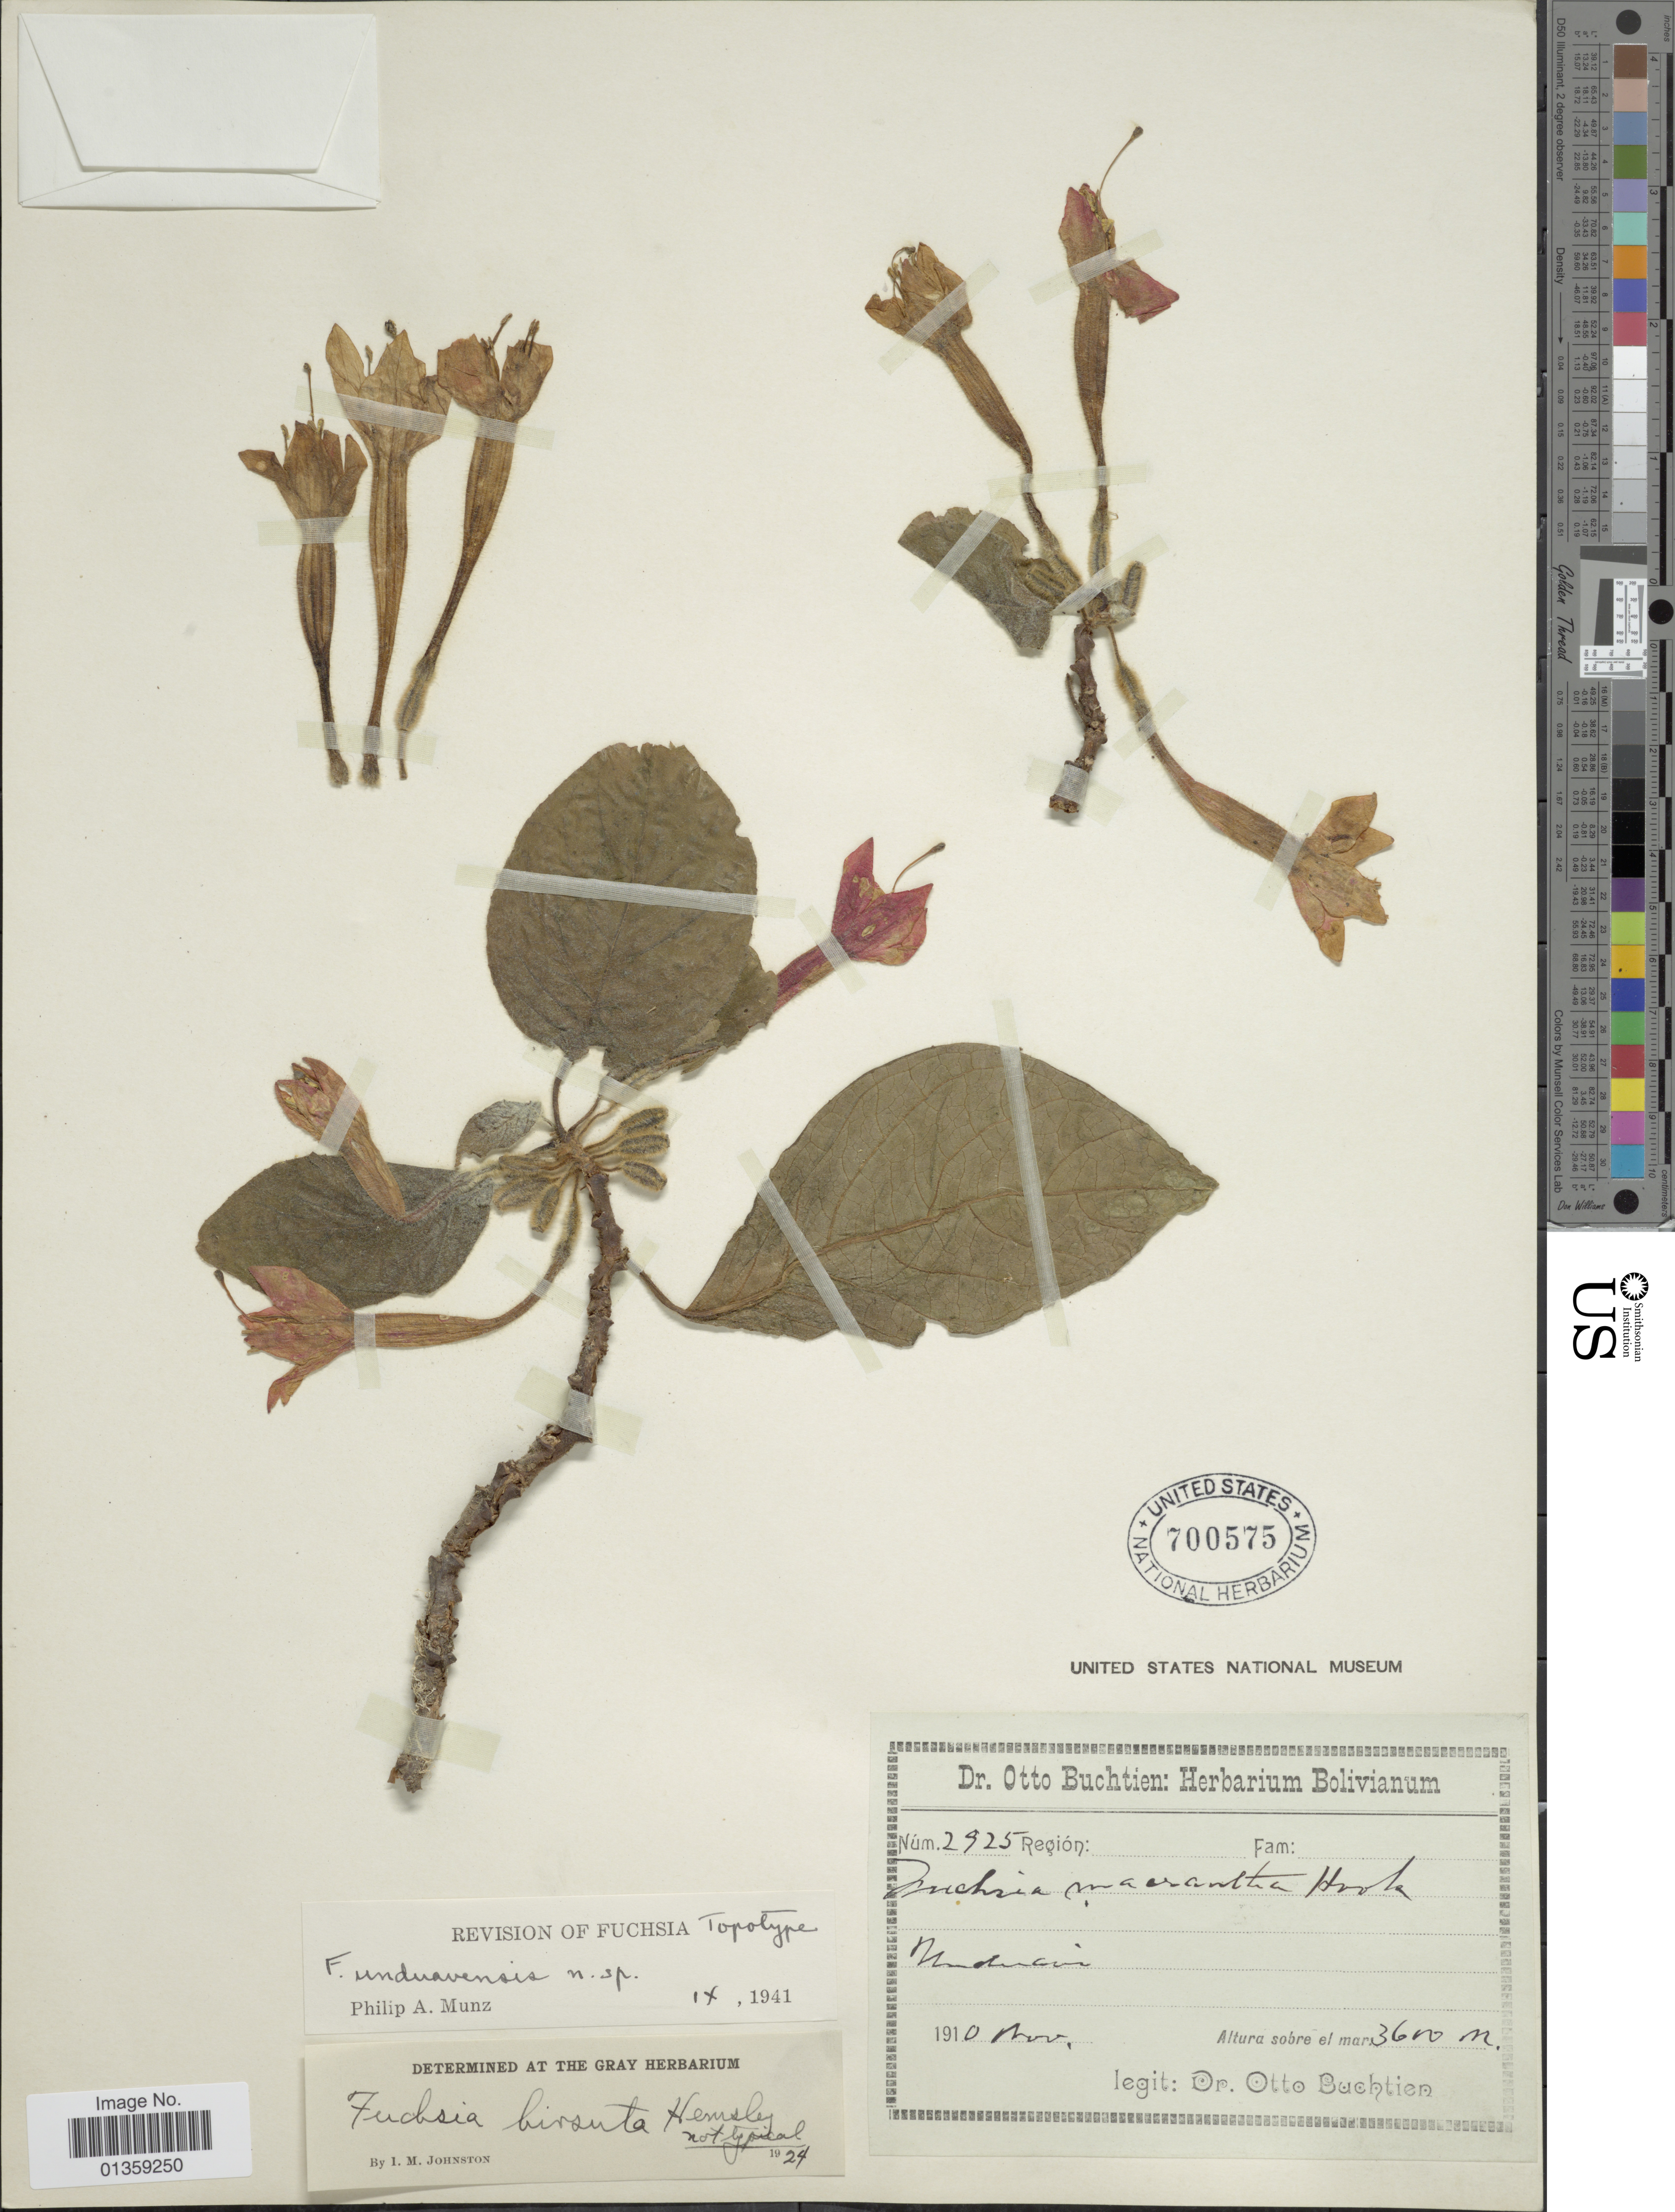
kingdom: Plantae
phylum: Tracheophyta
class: Magnoliopsida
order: Myrtales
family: Onagraceae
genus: Fuchsia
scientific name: Fuchsia apetala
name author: Ruiz & Pav.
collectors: O. Buchtien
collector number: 2925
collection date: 1910-11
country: Bolivia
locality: Unduavi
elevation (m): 3600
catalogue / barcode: US 700575